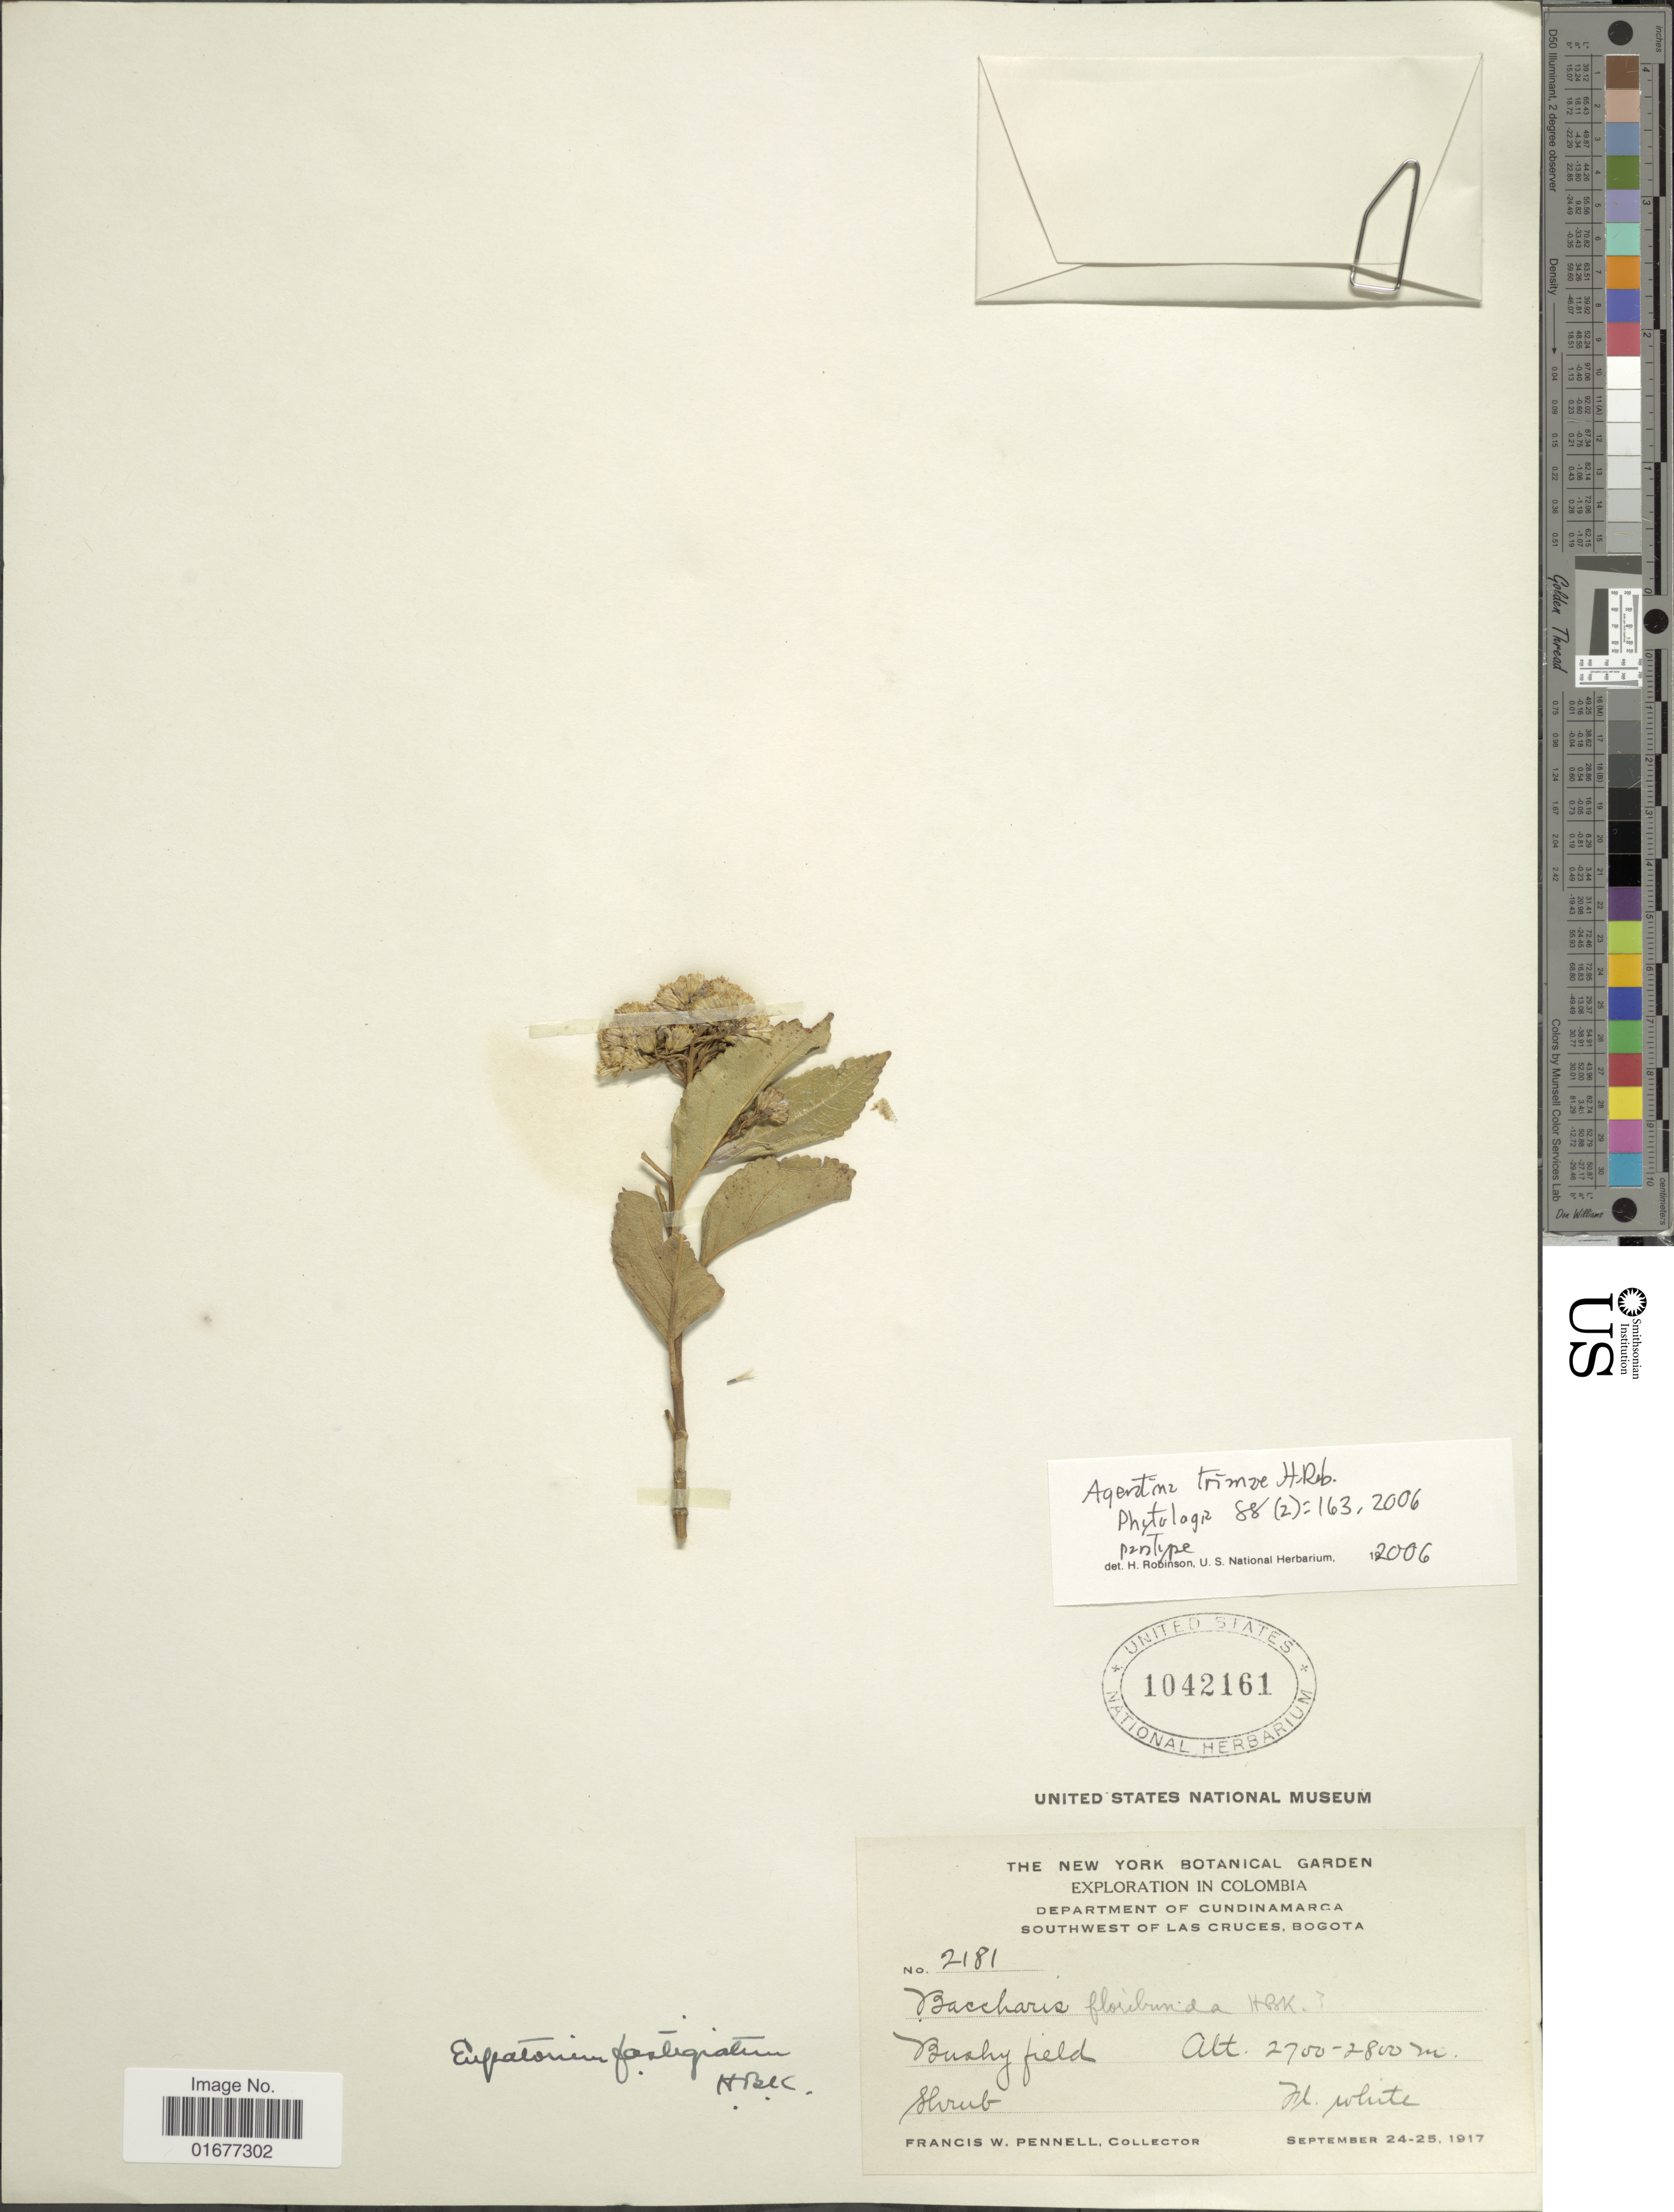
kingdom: Plantae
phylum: Tracheophyta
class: Magnoliopsida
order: Asterales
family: Asteraceae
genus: Ageratina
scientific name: Ageratina fastigiata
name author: (Kunth) R.M. King & H. Rob.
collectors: F. W. Pennell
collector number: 2181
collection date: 1917-09-24/1917-09-25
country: Colombia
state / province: Cundinamarca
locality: Department of Cundinamarca, Southwest of Las cruces, Bogota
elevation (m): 2700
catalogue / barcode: US 1042161